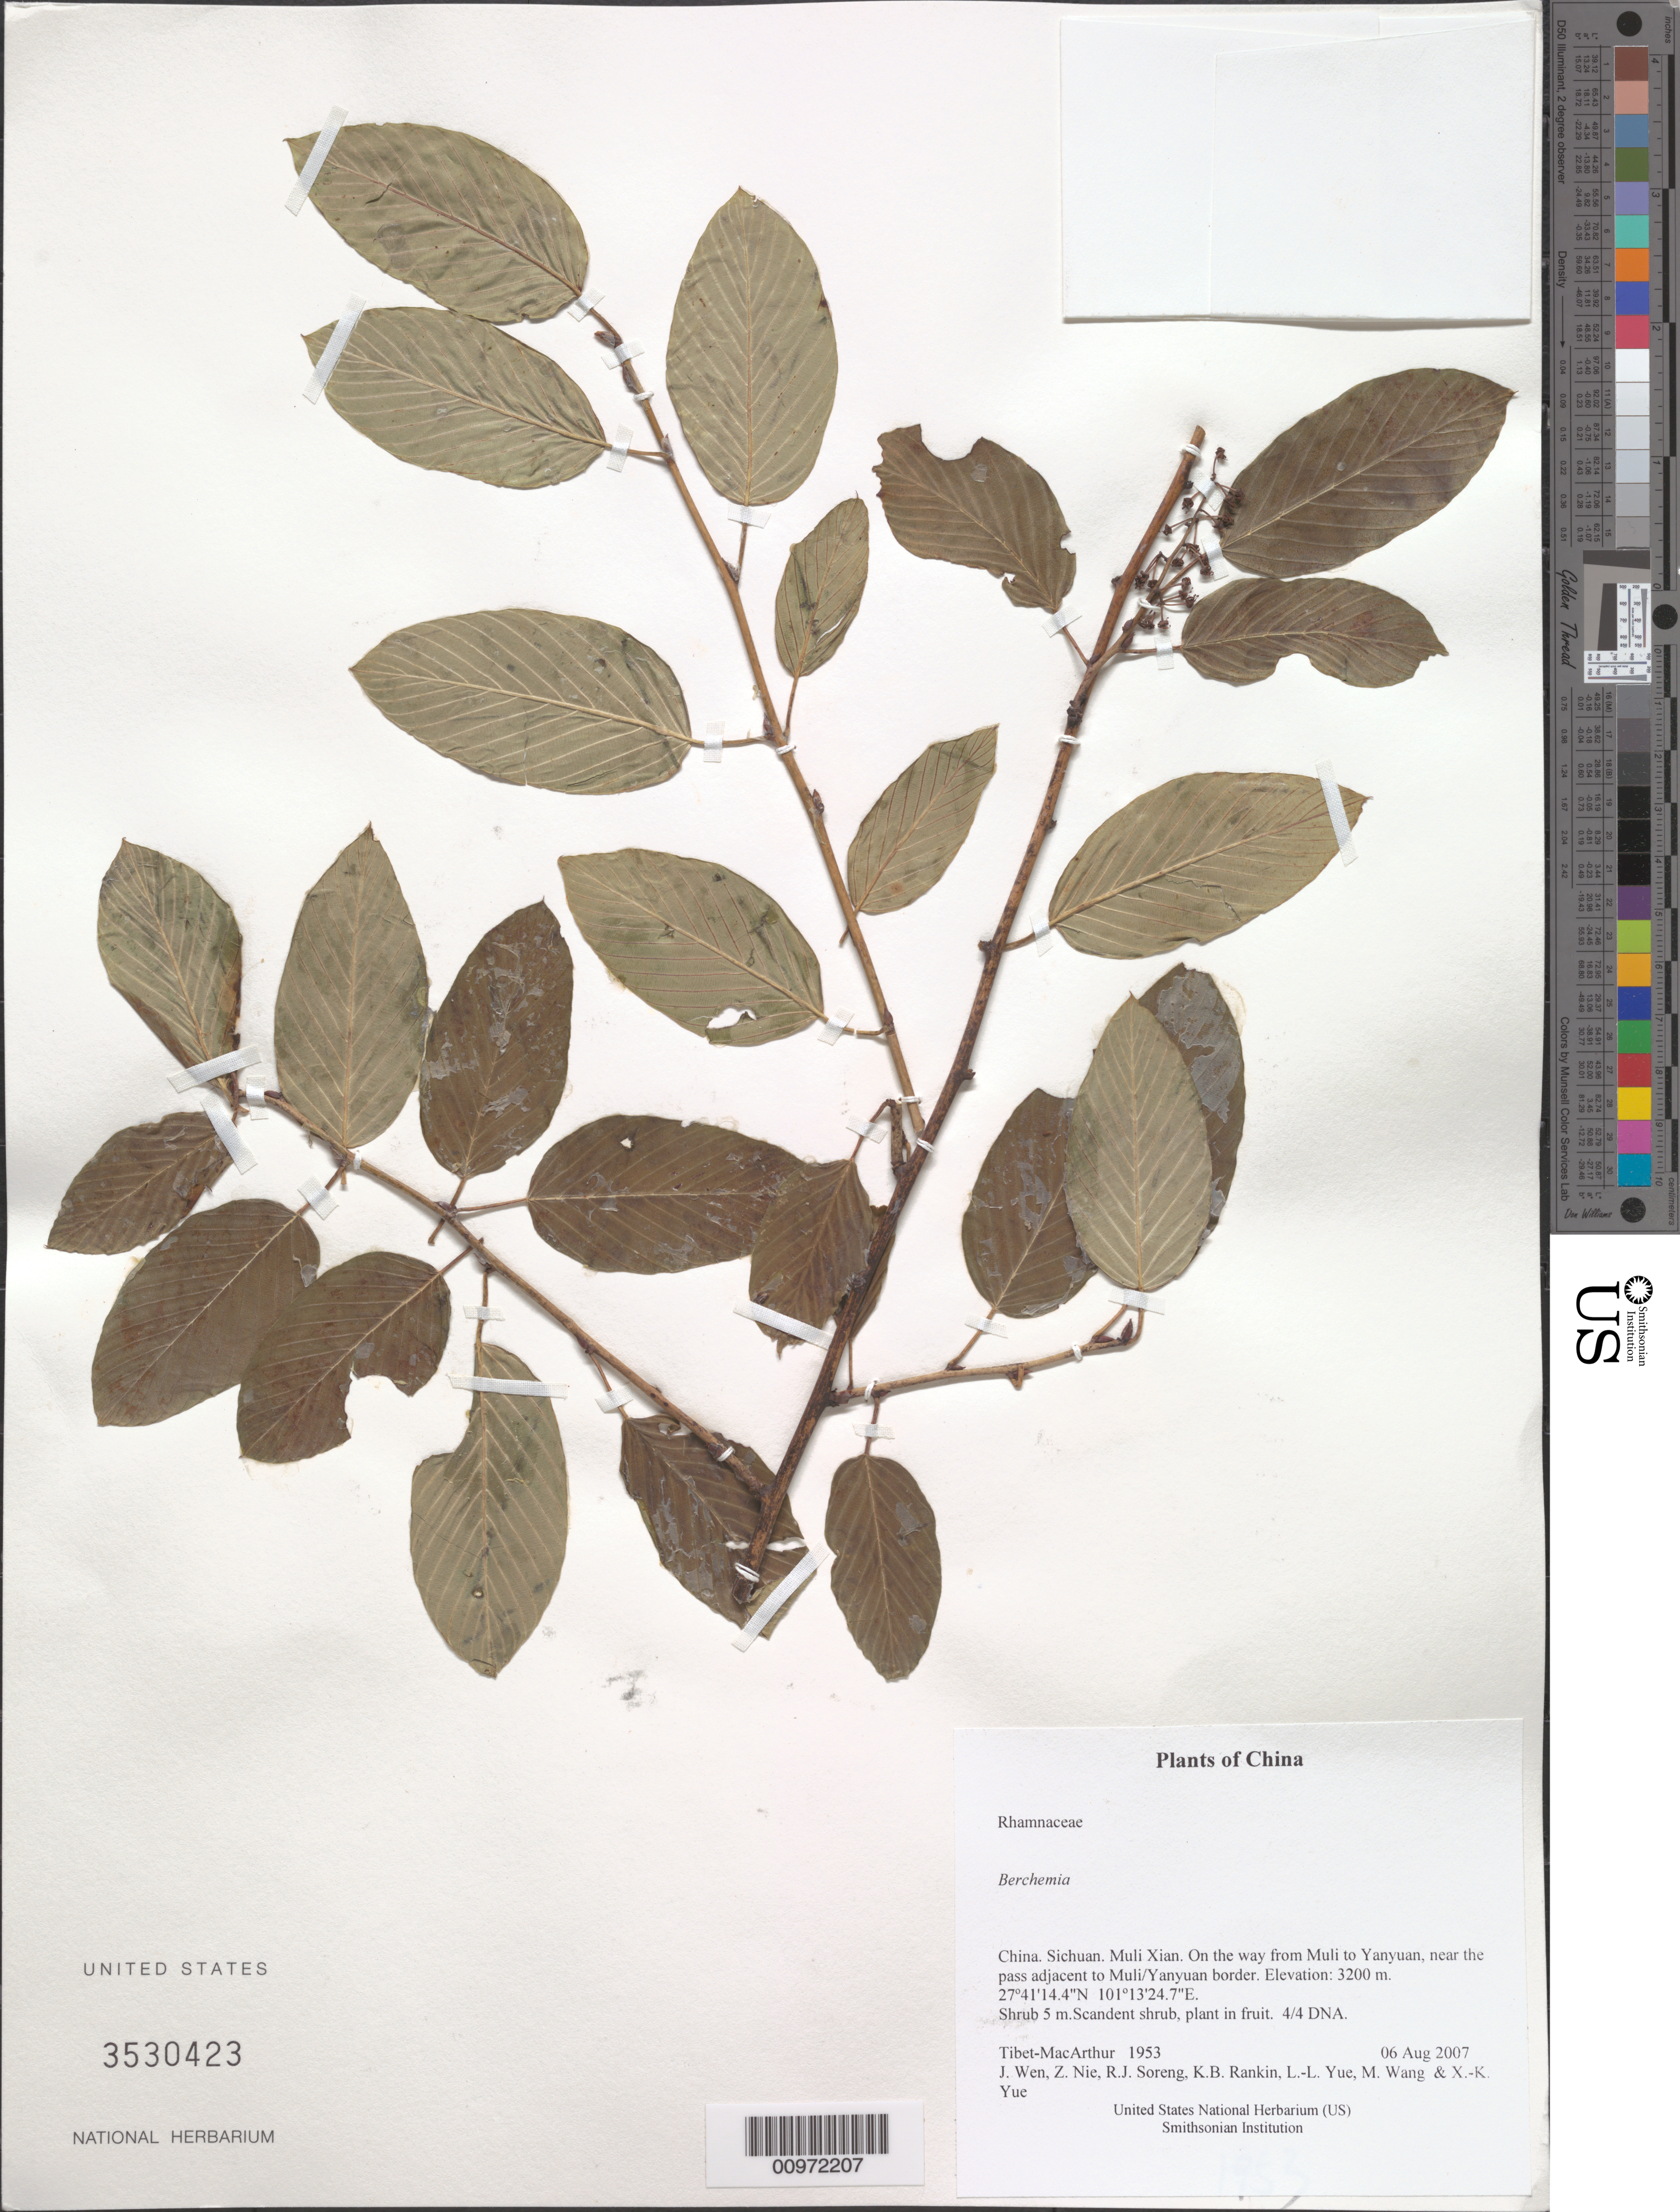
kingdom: Plantae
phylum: Tracheophyta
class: Magnoliopsida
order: Rosales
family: Rhamnaceae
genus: Berchemia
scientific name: Berchemia sp.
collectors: Tibet-MacArthur, J. Wen, Z. Nie, R. J. Soreng, K. Rankin, L. Yue, M. Wang & X. Yue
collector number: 1953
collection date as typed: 06 Aug 2007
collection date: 2007-08-06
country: China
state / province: Sichuan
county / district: Muli Xian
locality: On the way from Muli to Yanyuan, near the pass adjacent to Muli/Yanyuan border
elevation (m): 3200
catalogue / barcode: US 3530423